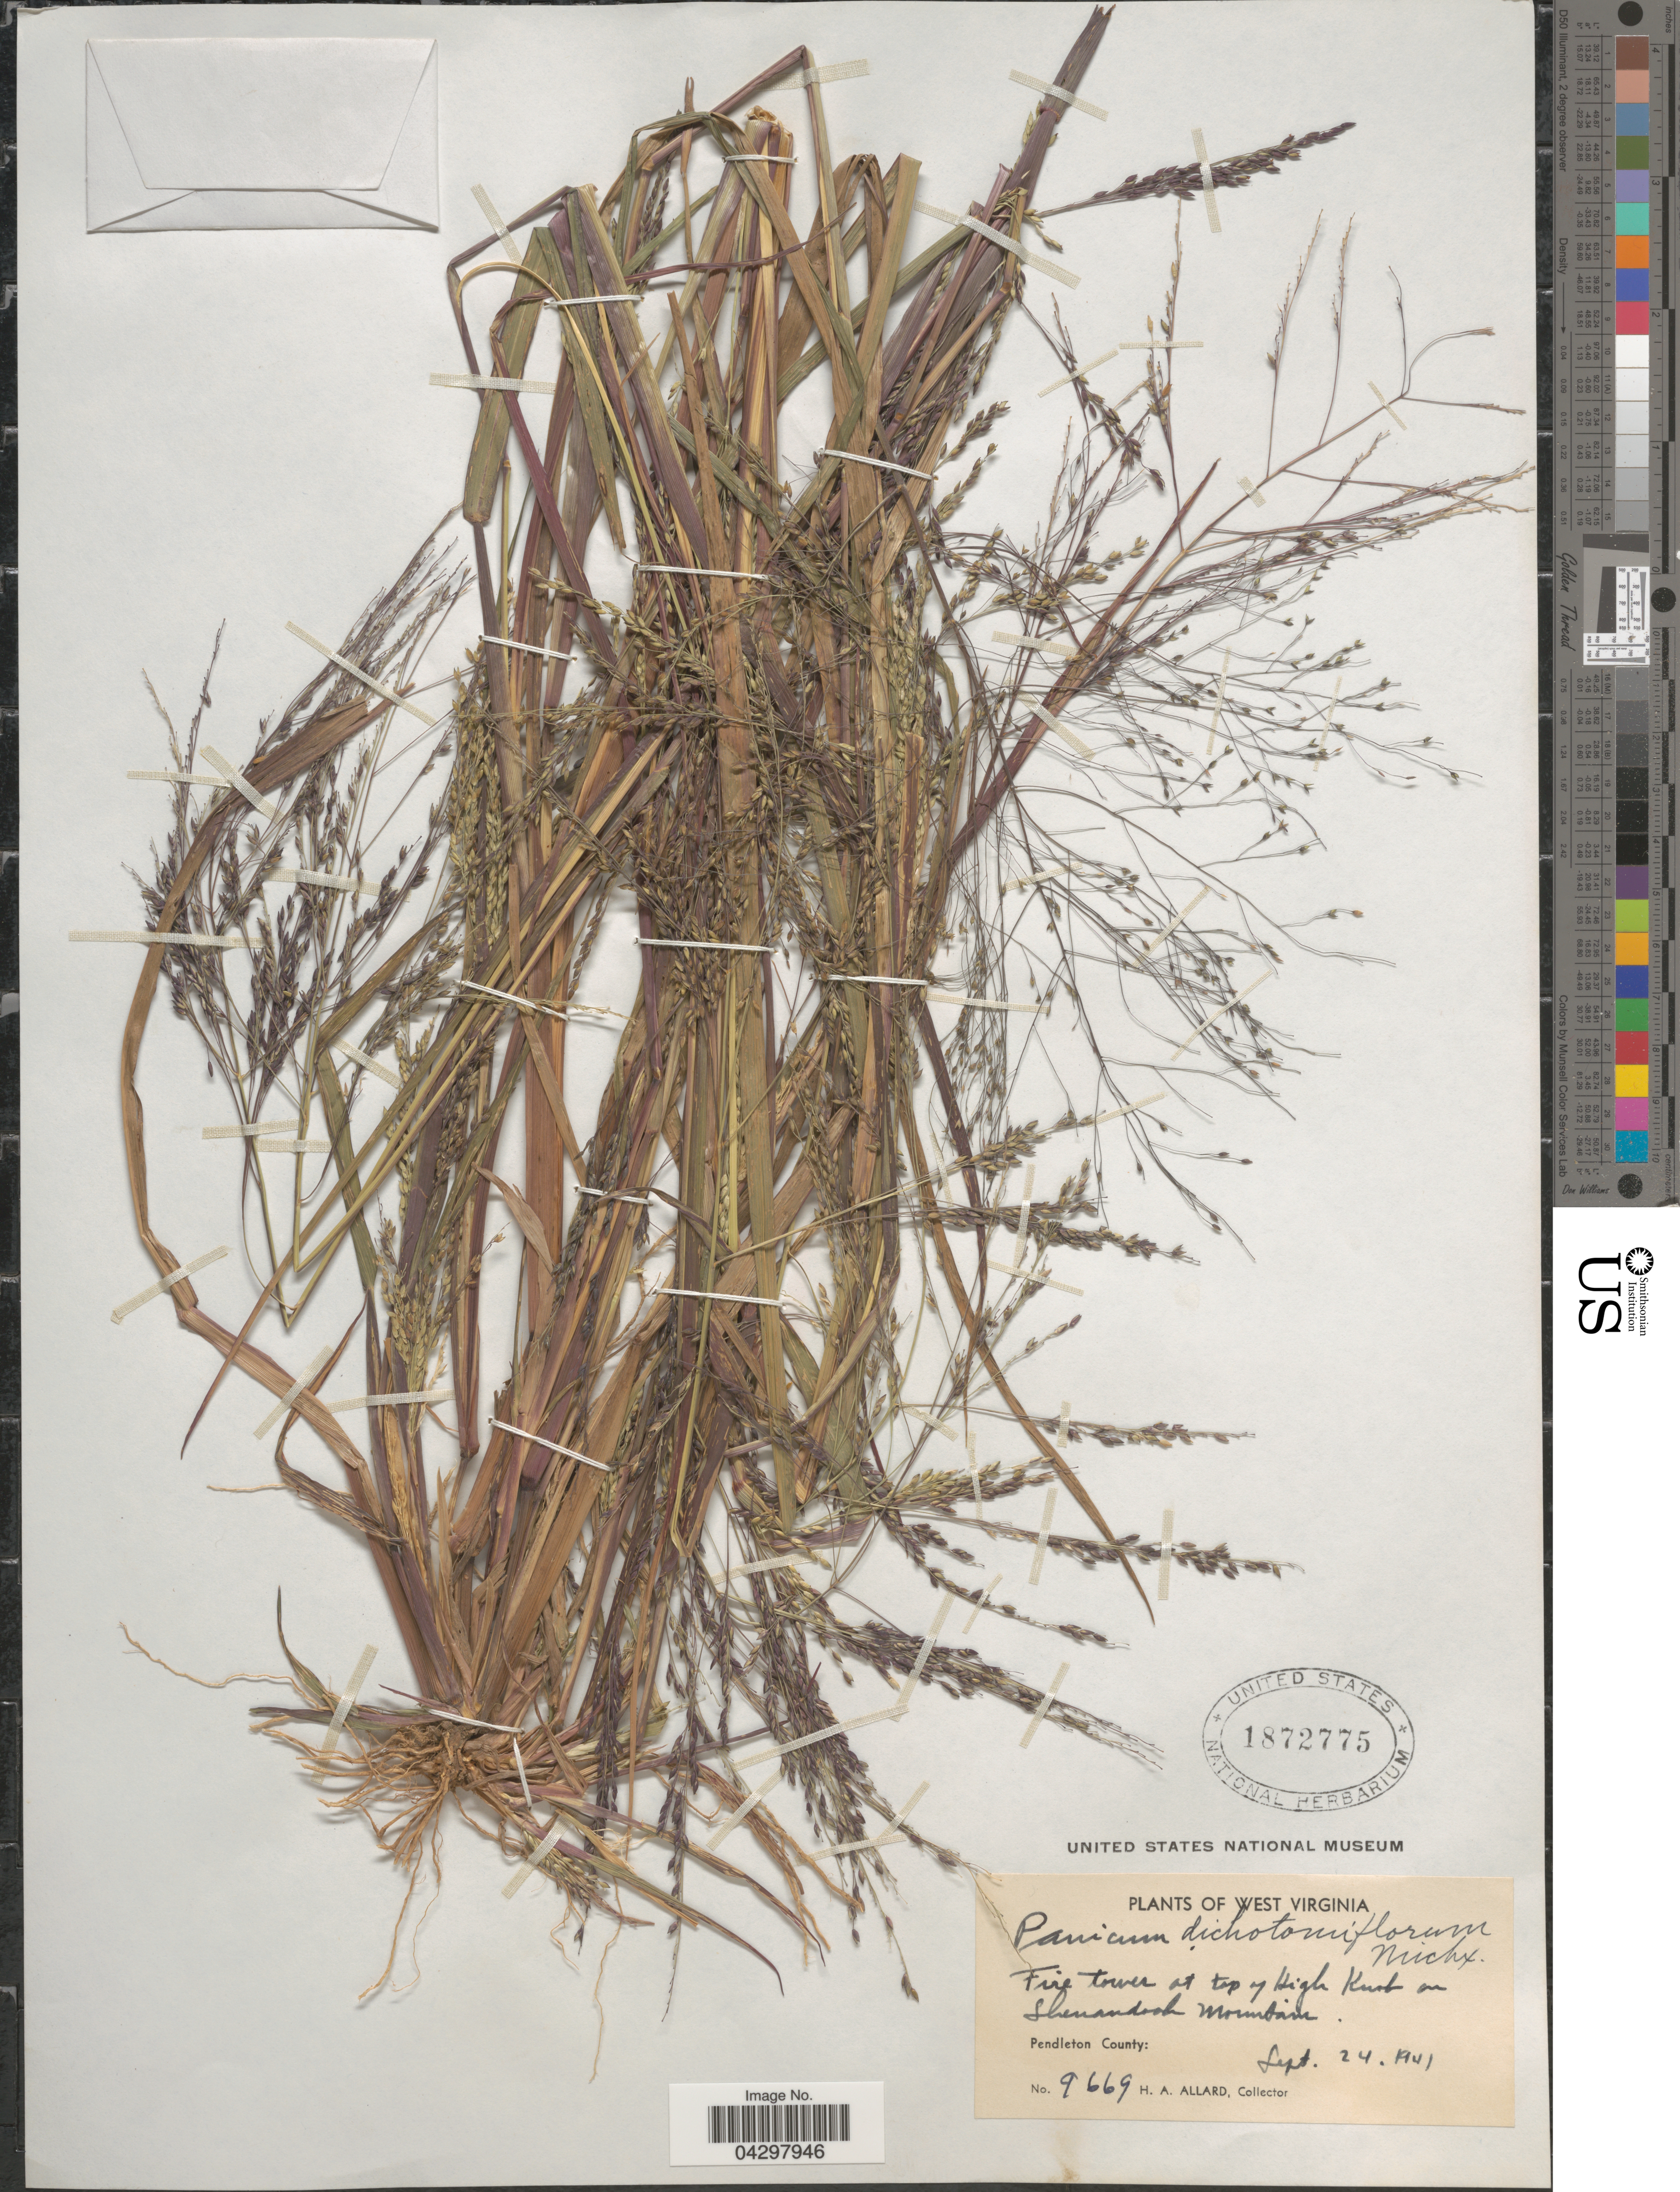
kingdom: Plantae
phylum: Tracheophyta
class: Liliopsida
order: Poales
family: Poaceae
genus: Panicum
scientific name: Panicum dichotomiflorum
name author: Michx.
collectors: H. A. Allard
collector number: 9669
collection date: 1941-09-24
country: United States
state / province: West Virginia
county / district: Pendleton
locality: Fire tower at top of High Knob on Shenandoah Mountain. Pendleton County.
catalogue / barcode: US 1872775